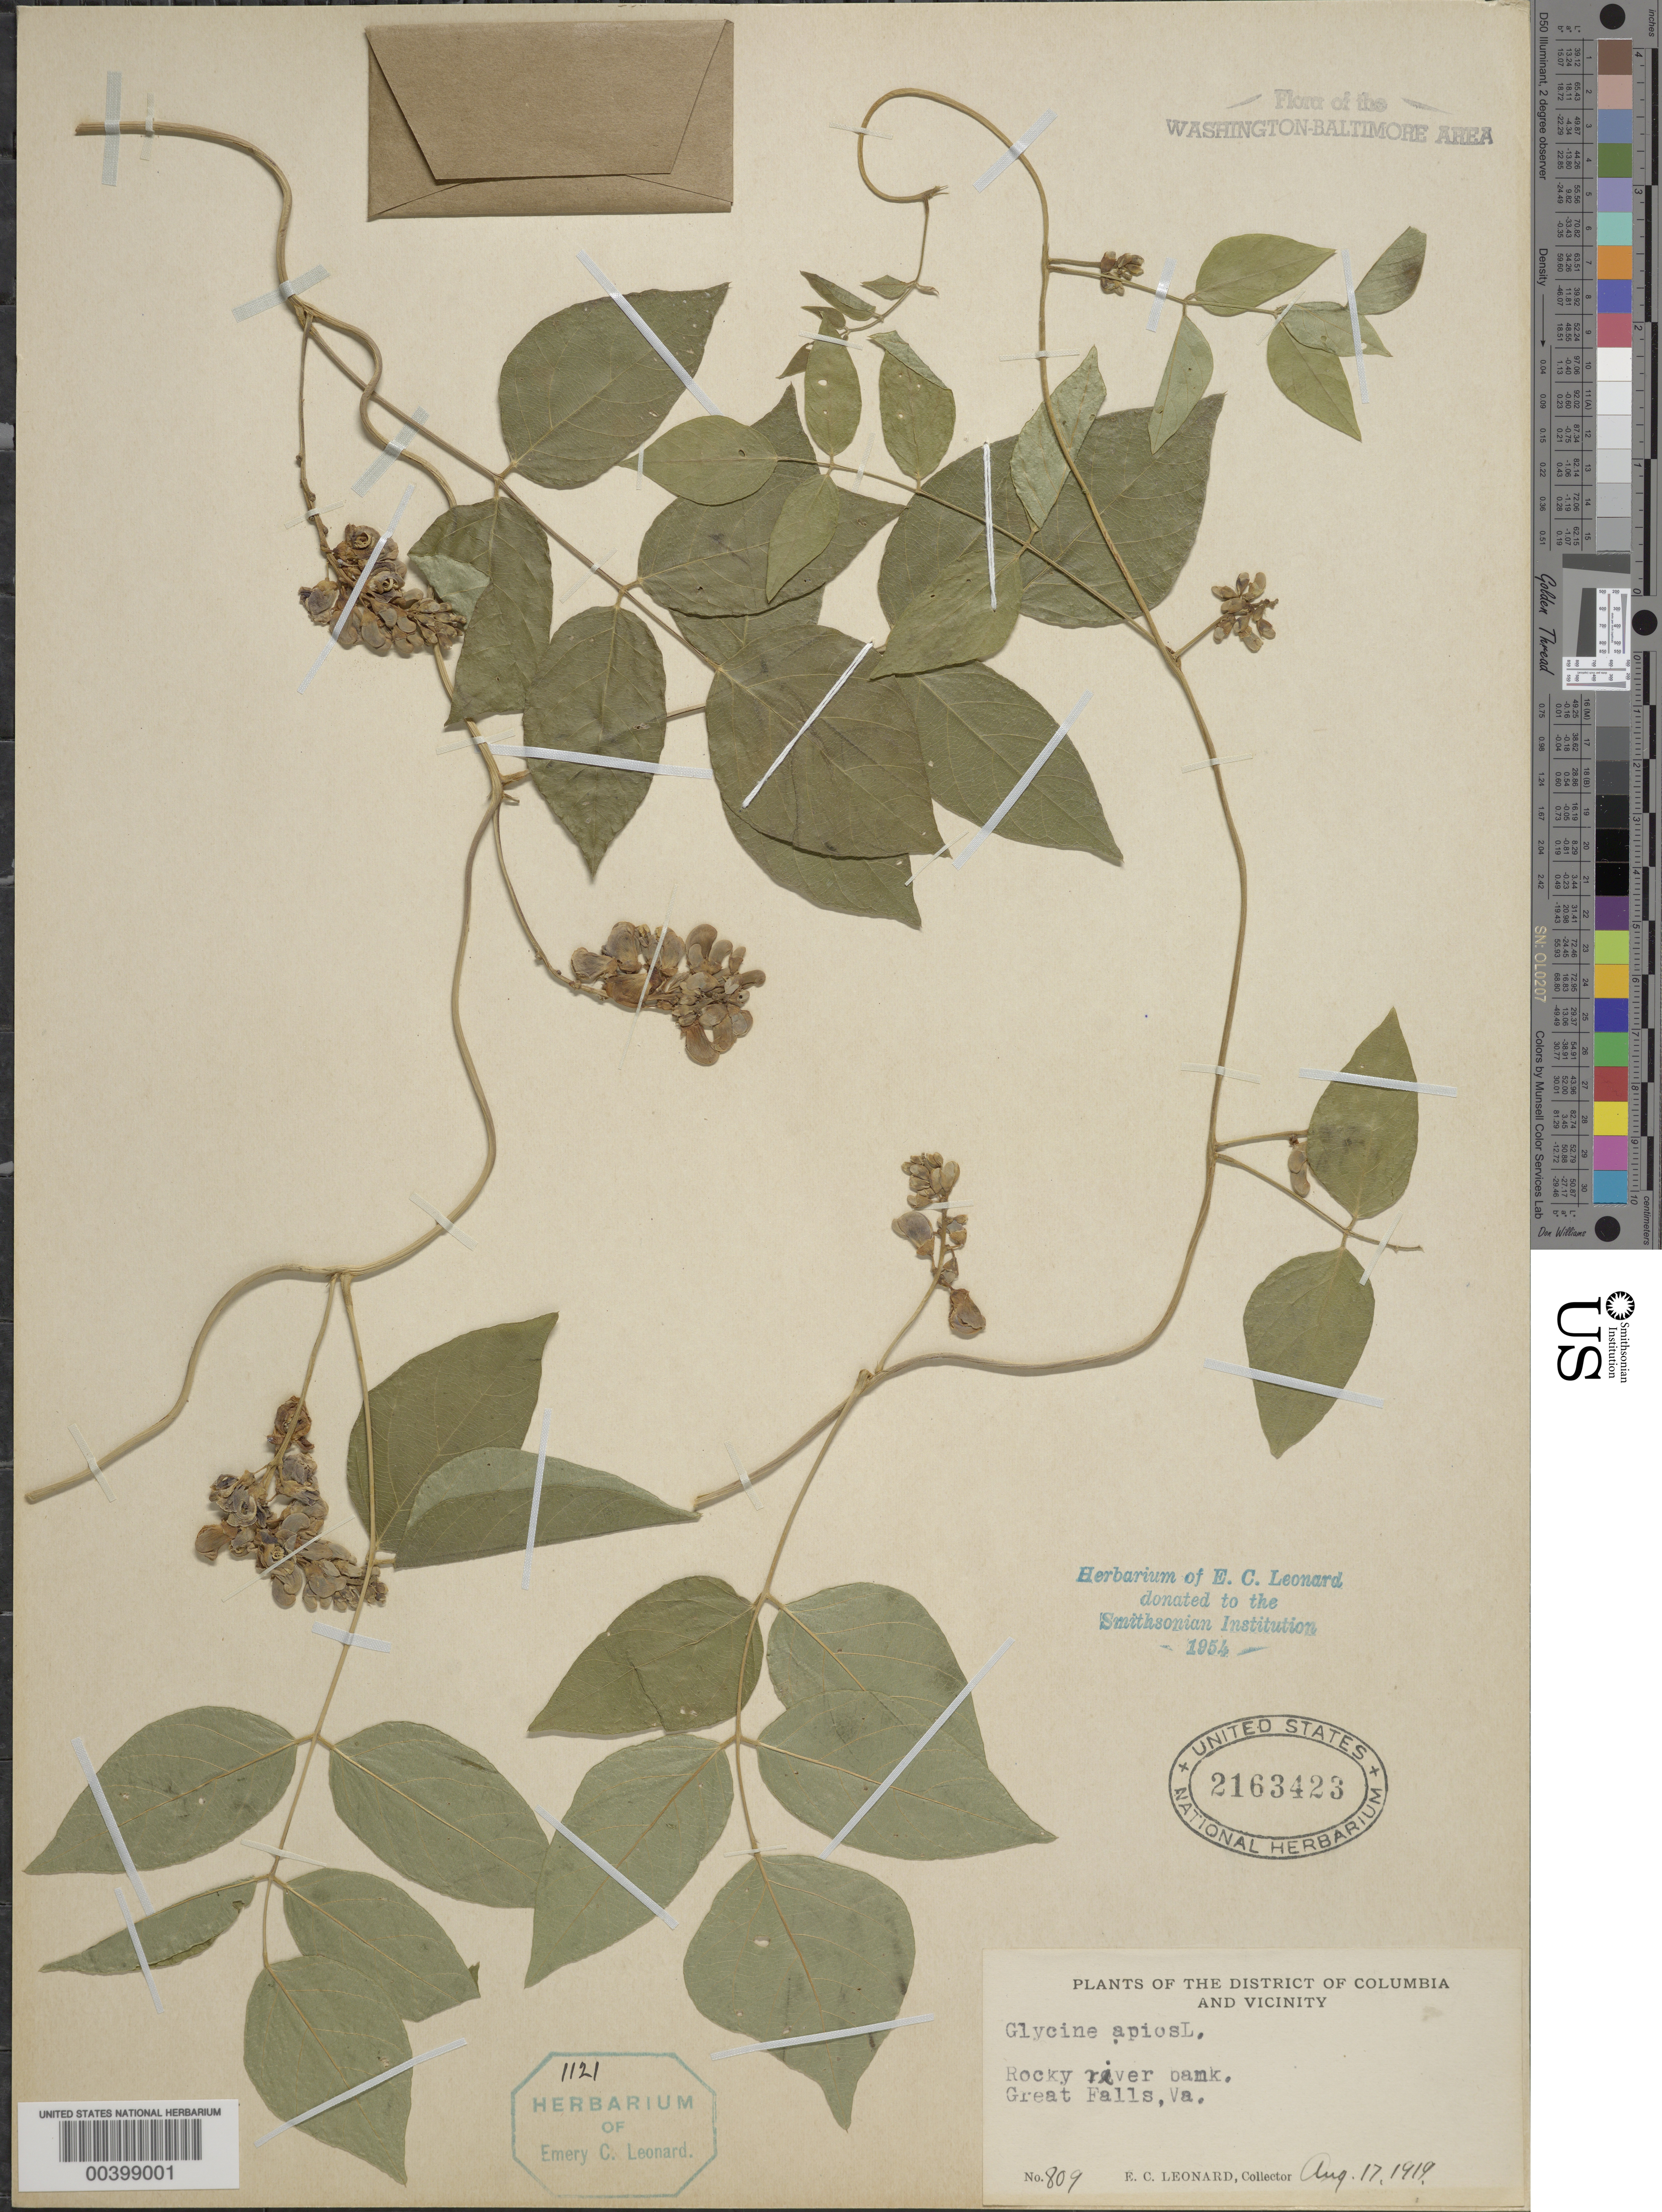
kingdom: Plantae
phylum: Tracheophyta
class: Magnoliopsida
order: Fabales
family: Fabaceae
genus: Apios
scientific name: Apios americana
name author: Medik.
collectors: E. C. Leonard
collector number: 809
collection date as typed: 17 Aug 1919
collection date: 1919-08-17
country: United States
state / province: Virginia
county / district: Fairfax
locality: Great Falls C. and O. Canal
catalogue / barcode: US 2163423